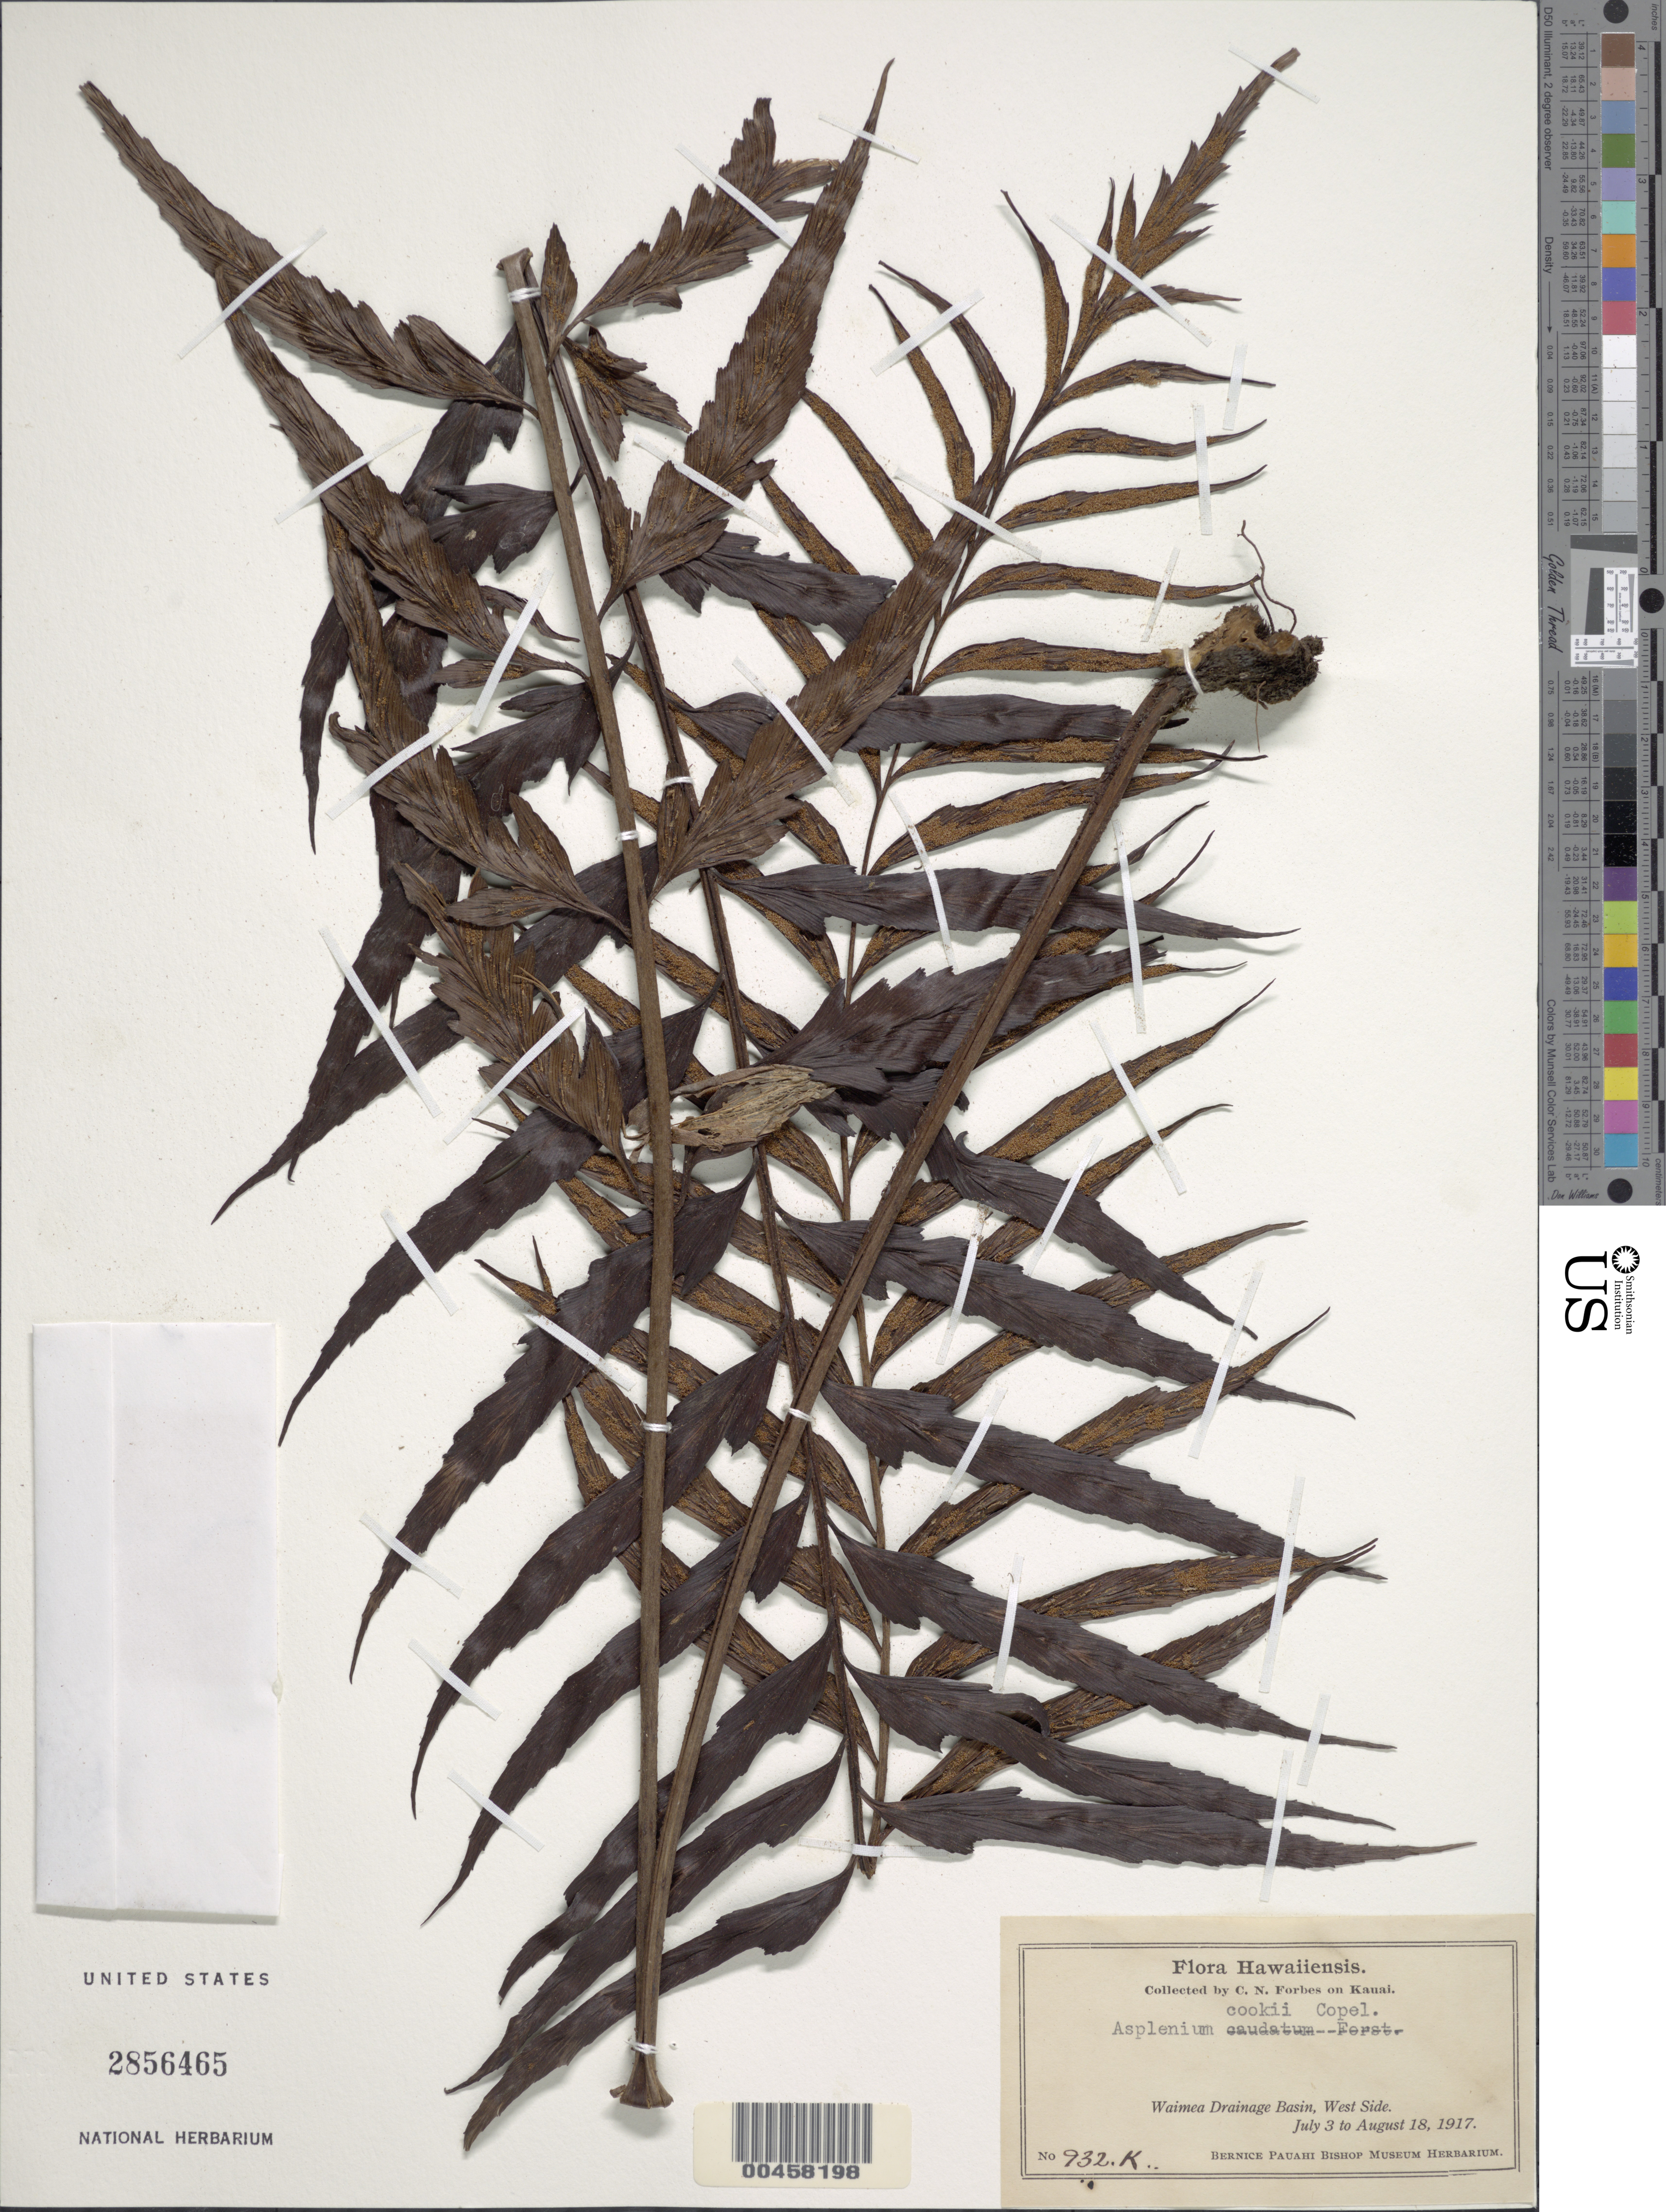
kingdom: Plantae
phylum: Tracheophyta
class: Polypodiopsida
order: Polypodiales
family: Aspleniaceae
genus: Asplenium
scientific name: Asplenium polyodon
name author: G. Forst.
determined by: Wagner, W. L., (BOT), Smithsonian Institution - National Museum of Natural History (UNITED STATES)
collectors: C. N. Forbes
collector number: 932.K.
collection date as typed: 3 Jul 1917 to 18 Aug 1917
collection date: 1917-07-03/1917-08-18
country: United States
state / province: Hawaii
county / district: Kauai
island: Kaua'i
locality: Waimea Drainage Basin, West Side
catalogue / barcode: US 2856465